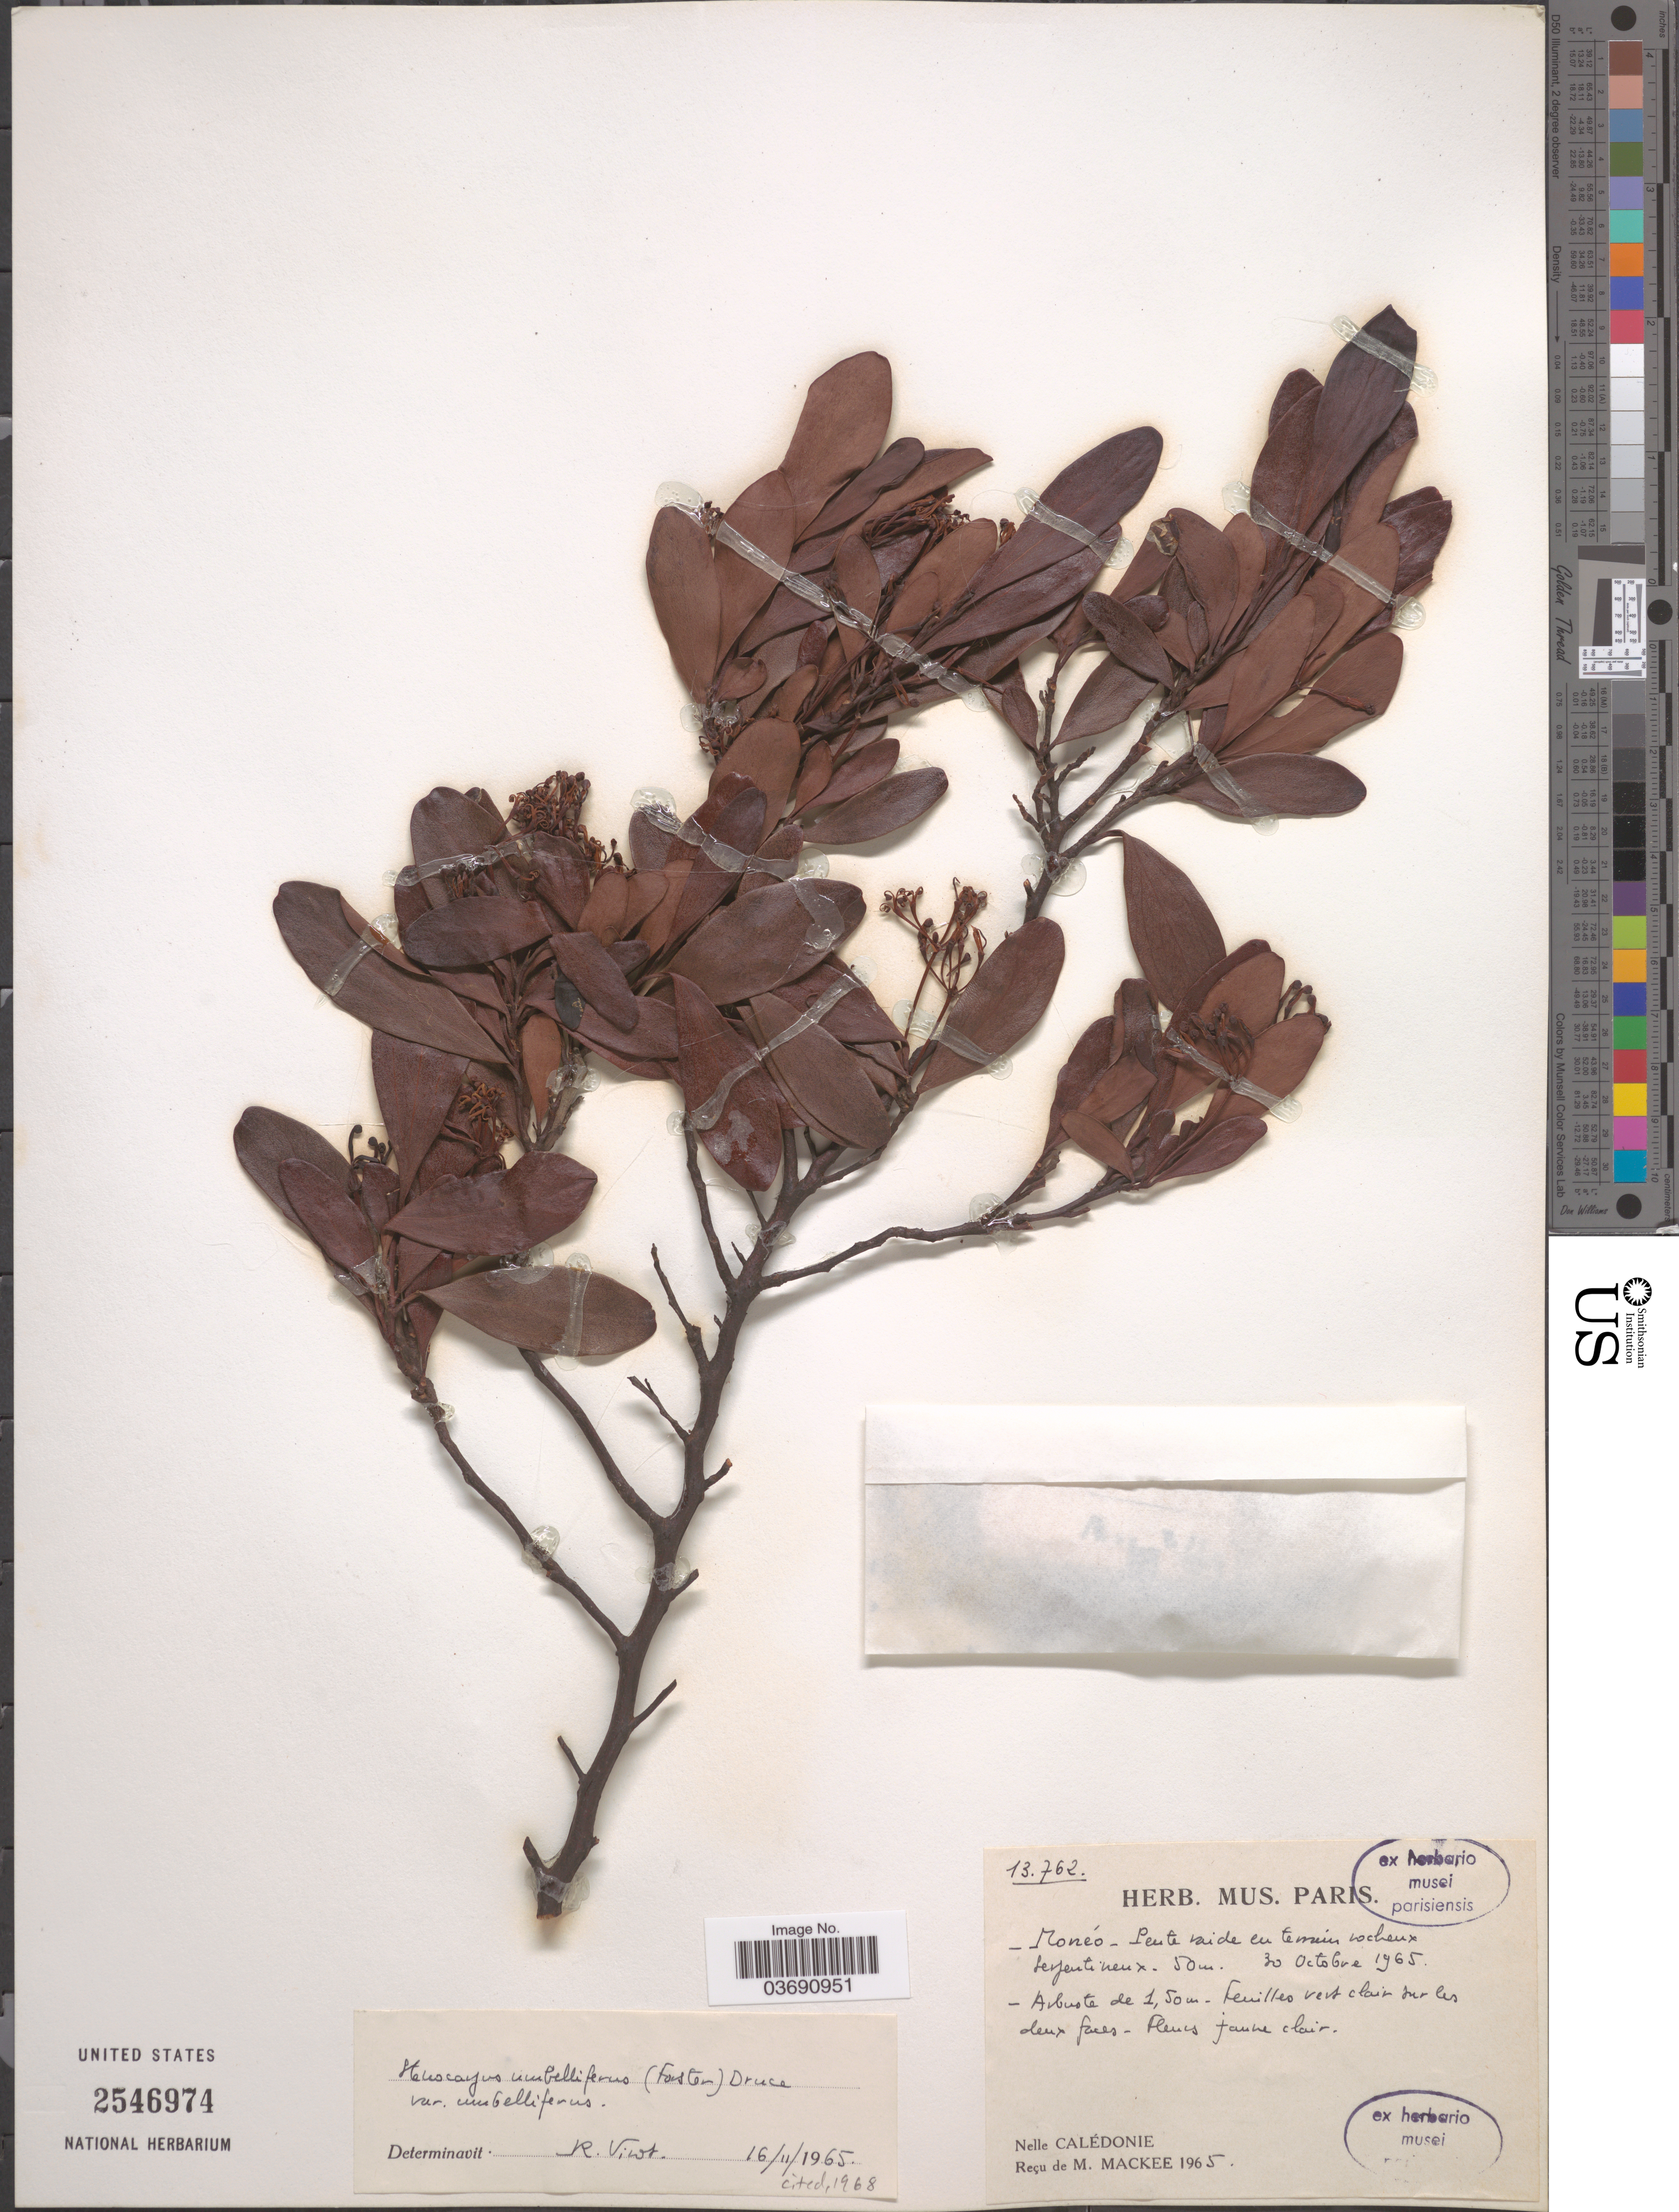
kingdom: Plantae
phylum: Tracheophyta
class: Magnoliopsida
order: Proteales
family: Proteaceae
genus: Stenocarpus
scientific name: Stenocarpus umbellifer var. umbellifer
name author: (J.R. Forst. & G. Forst.) Druce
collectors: M. Mackee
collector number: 13762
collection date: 1965-10-30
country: New Caledonia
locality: Monéo. Nelle Calédonie.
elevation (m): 50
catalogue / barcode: US 2546974